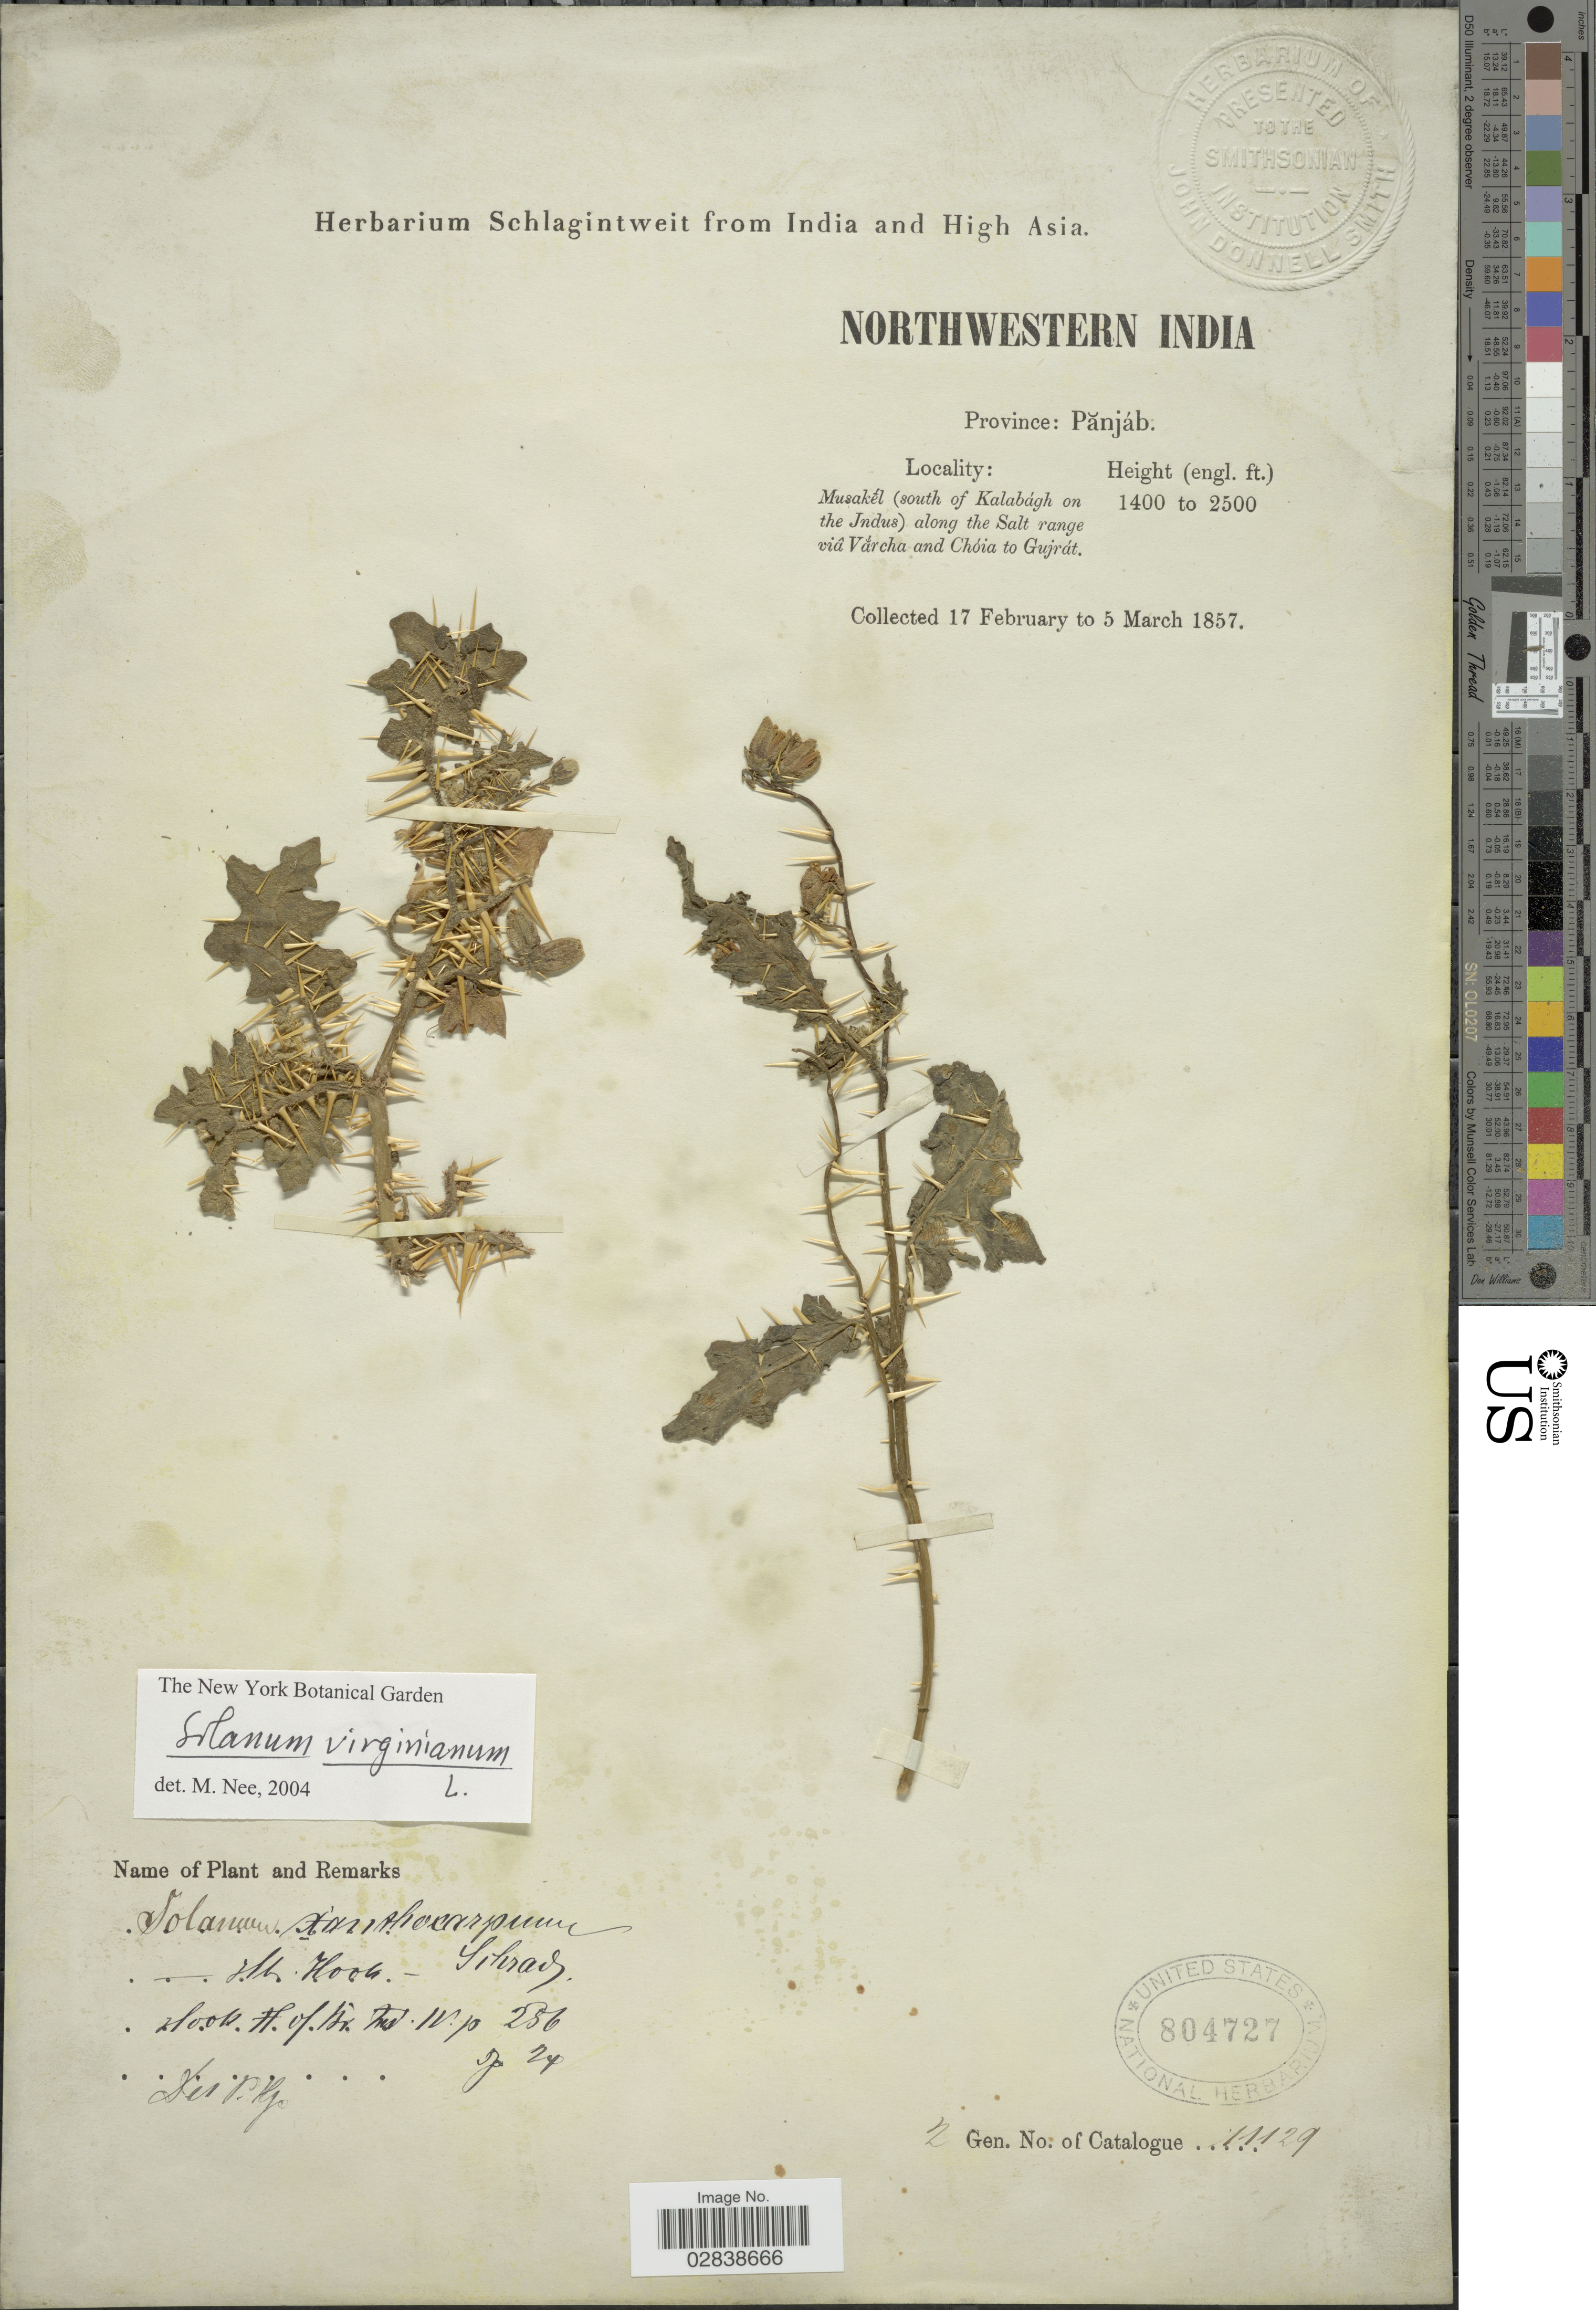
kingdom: Plantae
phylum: Tracheophyta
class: Magnoliopsida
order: Solanales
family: Solanaceae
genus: Solanum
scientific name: Solanum virginianum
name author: L.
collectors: ex herb. Schlagintweit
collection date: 1857-02-17/1857-03-05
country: India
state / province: Punjab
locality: Northwestern India. Province: Panjáb. Musalek (south of Kalabagh on the Indus) along the Salt range via Varcha and Choia to Gujrat.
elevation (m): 427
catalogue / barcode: US 804727